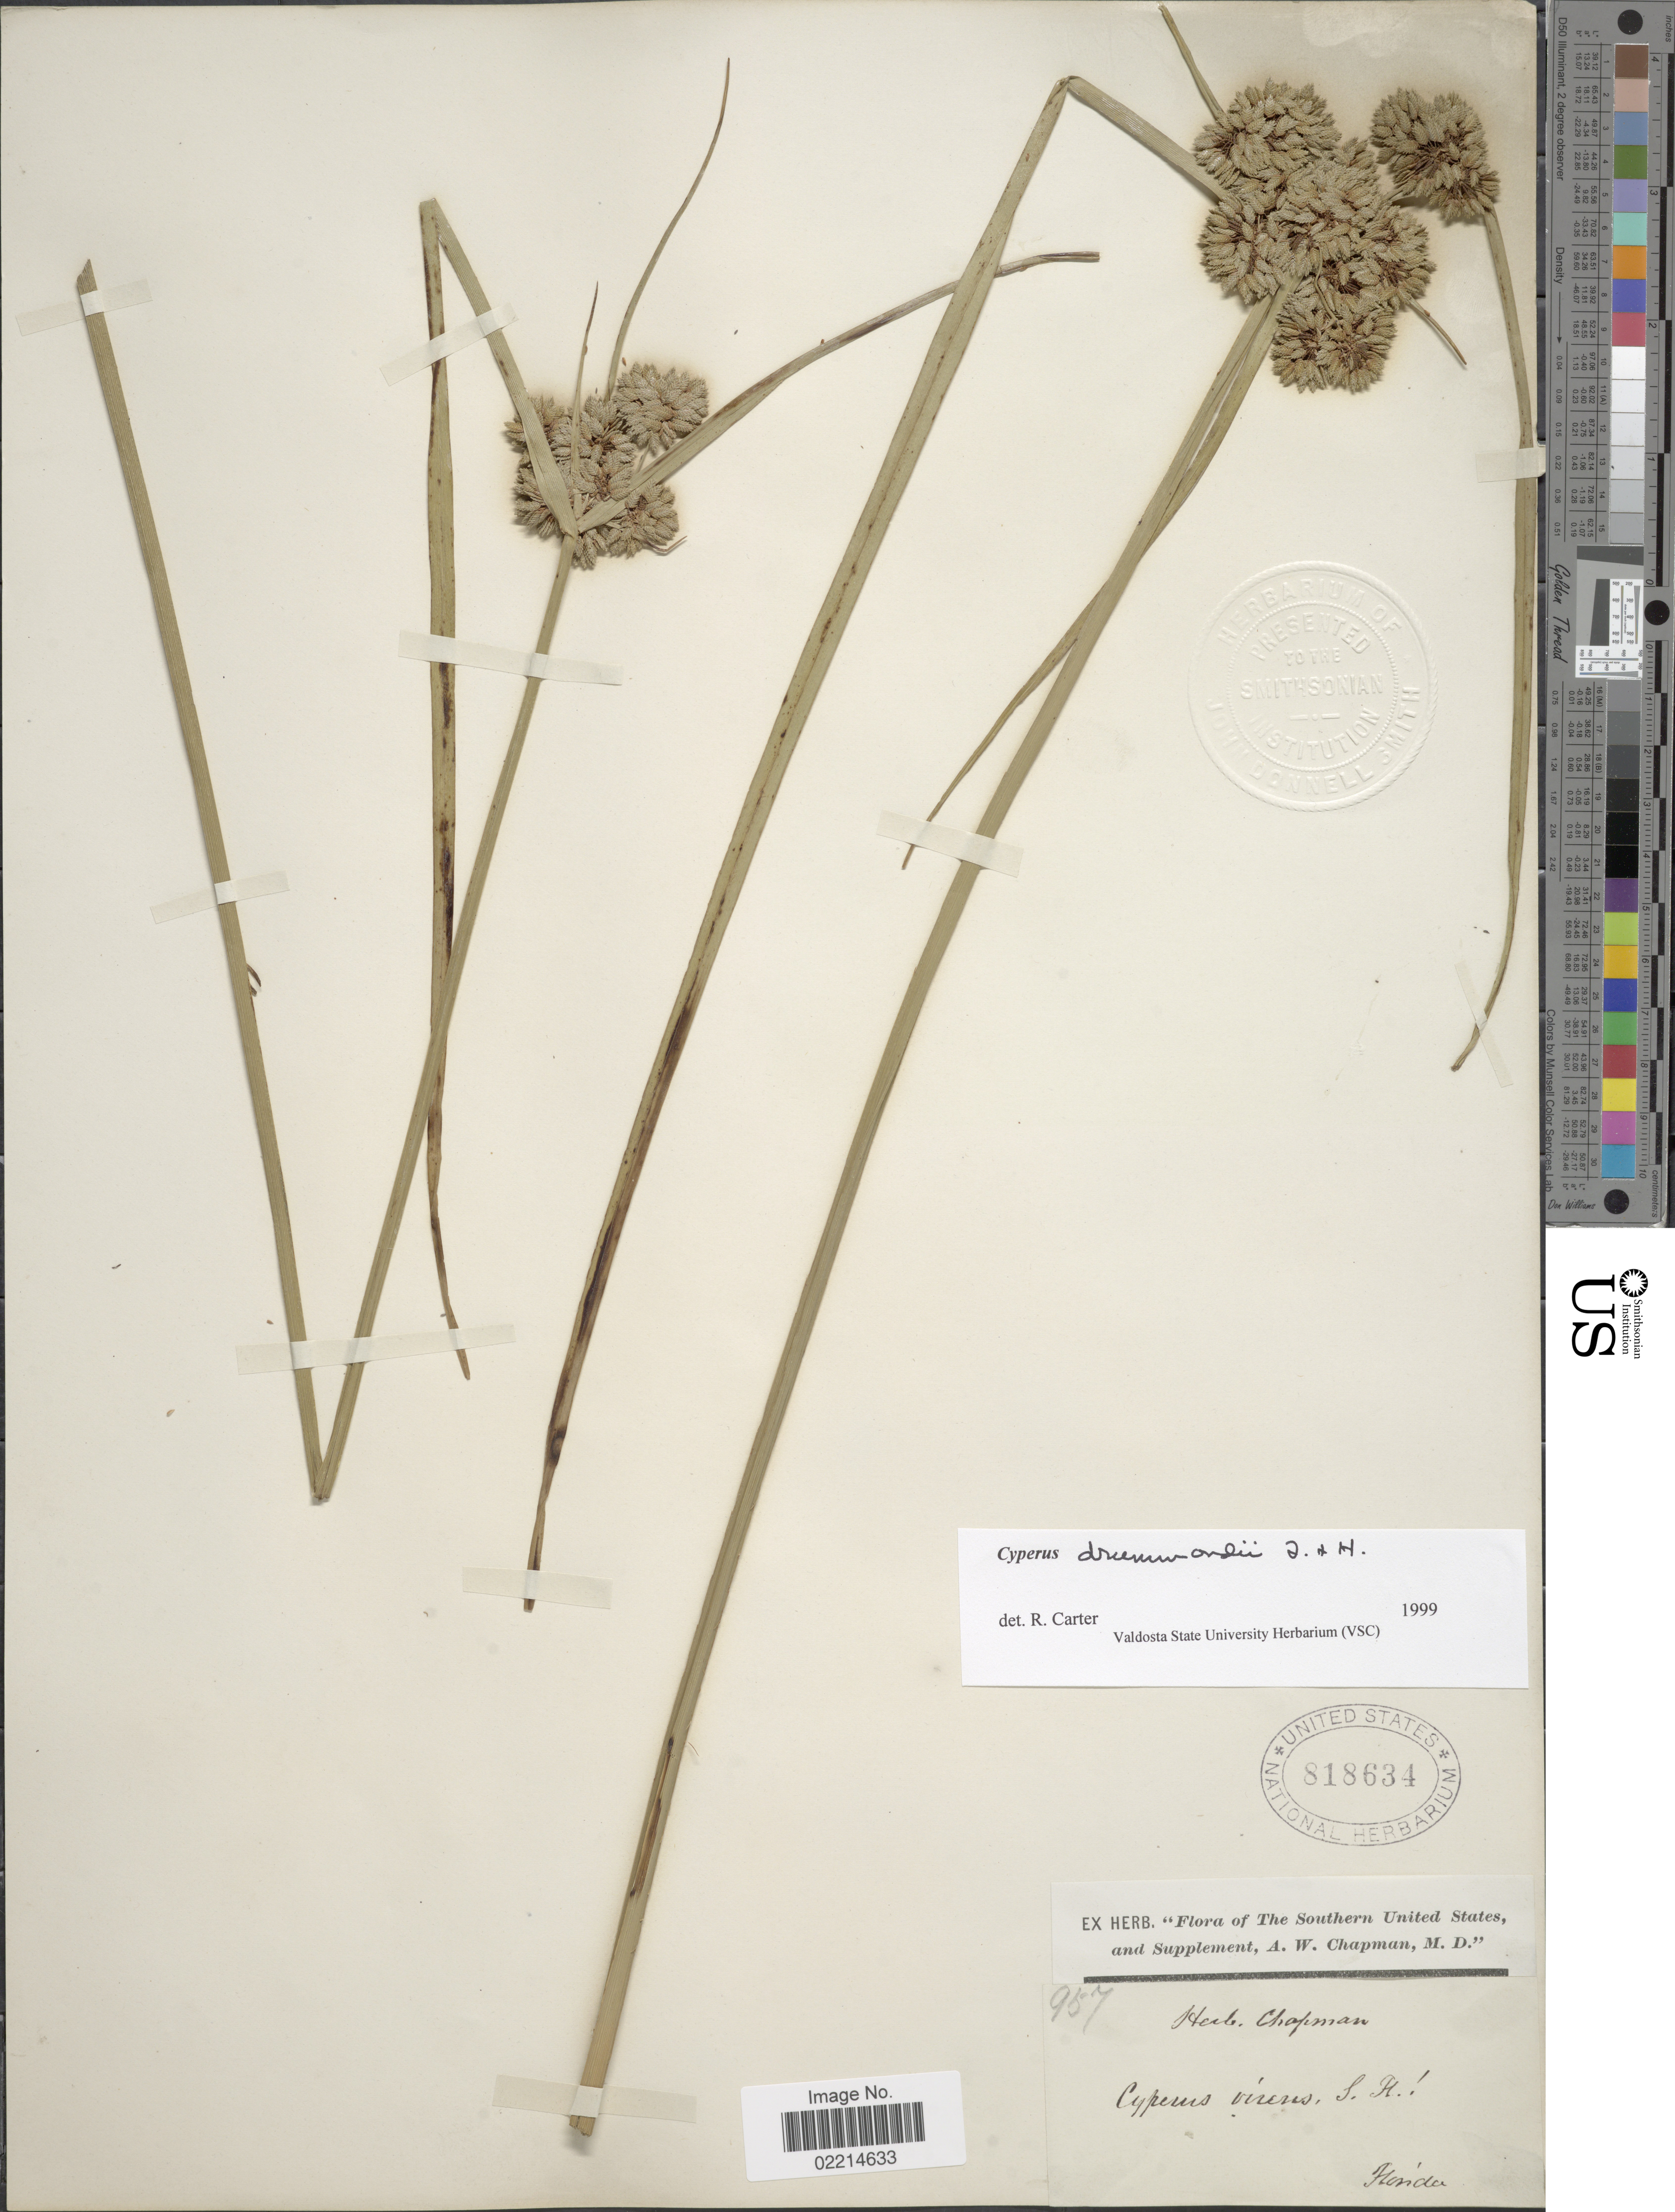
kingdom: Plantae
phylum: Tracheophyta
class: Liliopsida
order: Poales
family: Cyperaceae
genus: Cyperus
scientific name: Cyperus drummondii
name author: Torr. & Hook.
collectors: ex herb. Chapman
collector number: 957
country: United States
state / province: Florida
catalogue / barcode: US 818634